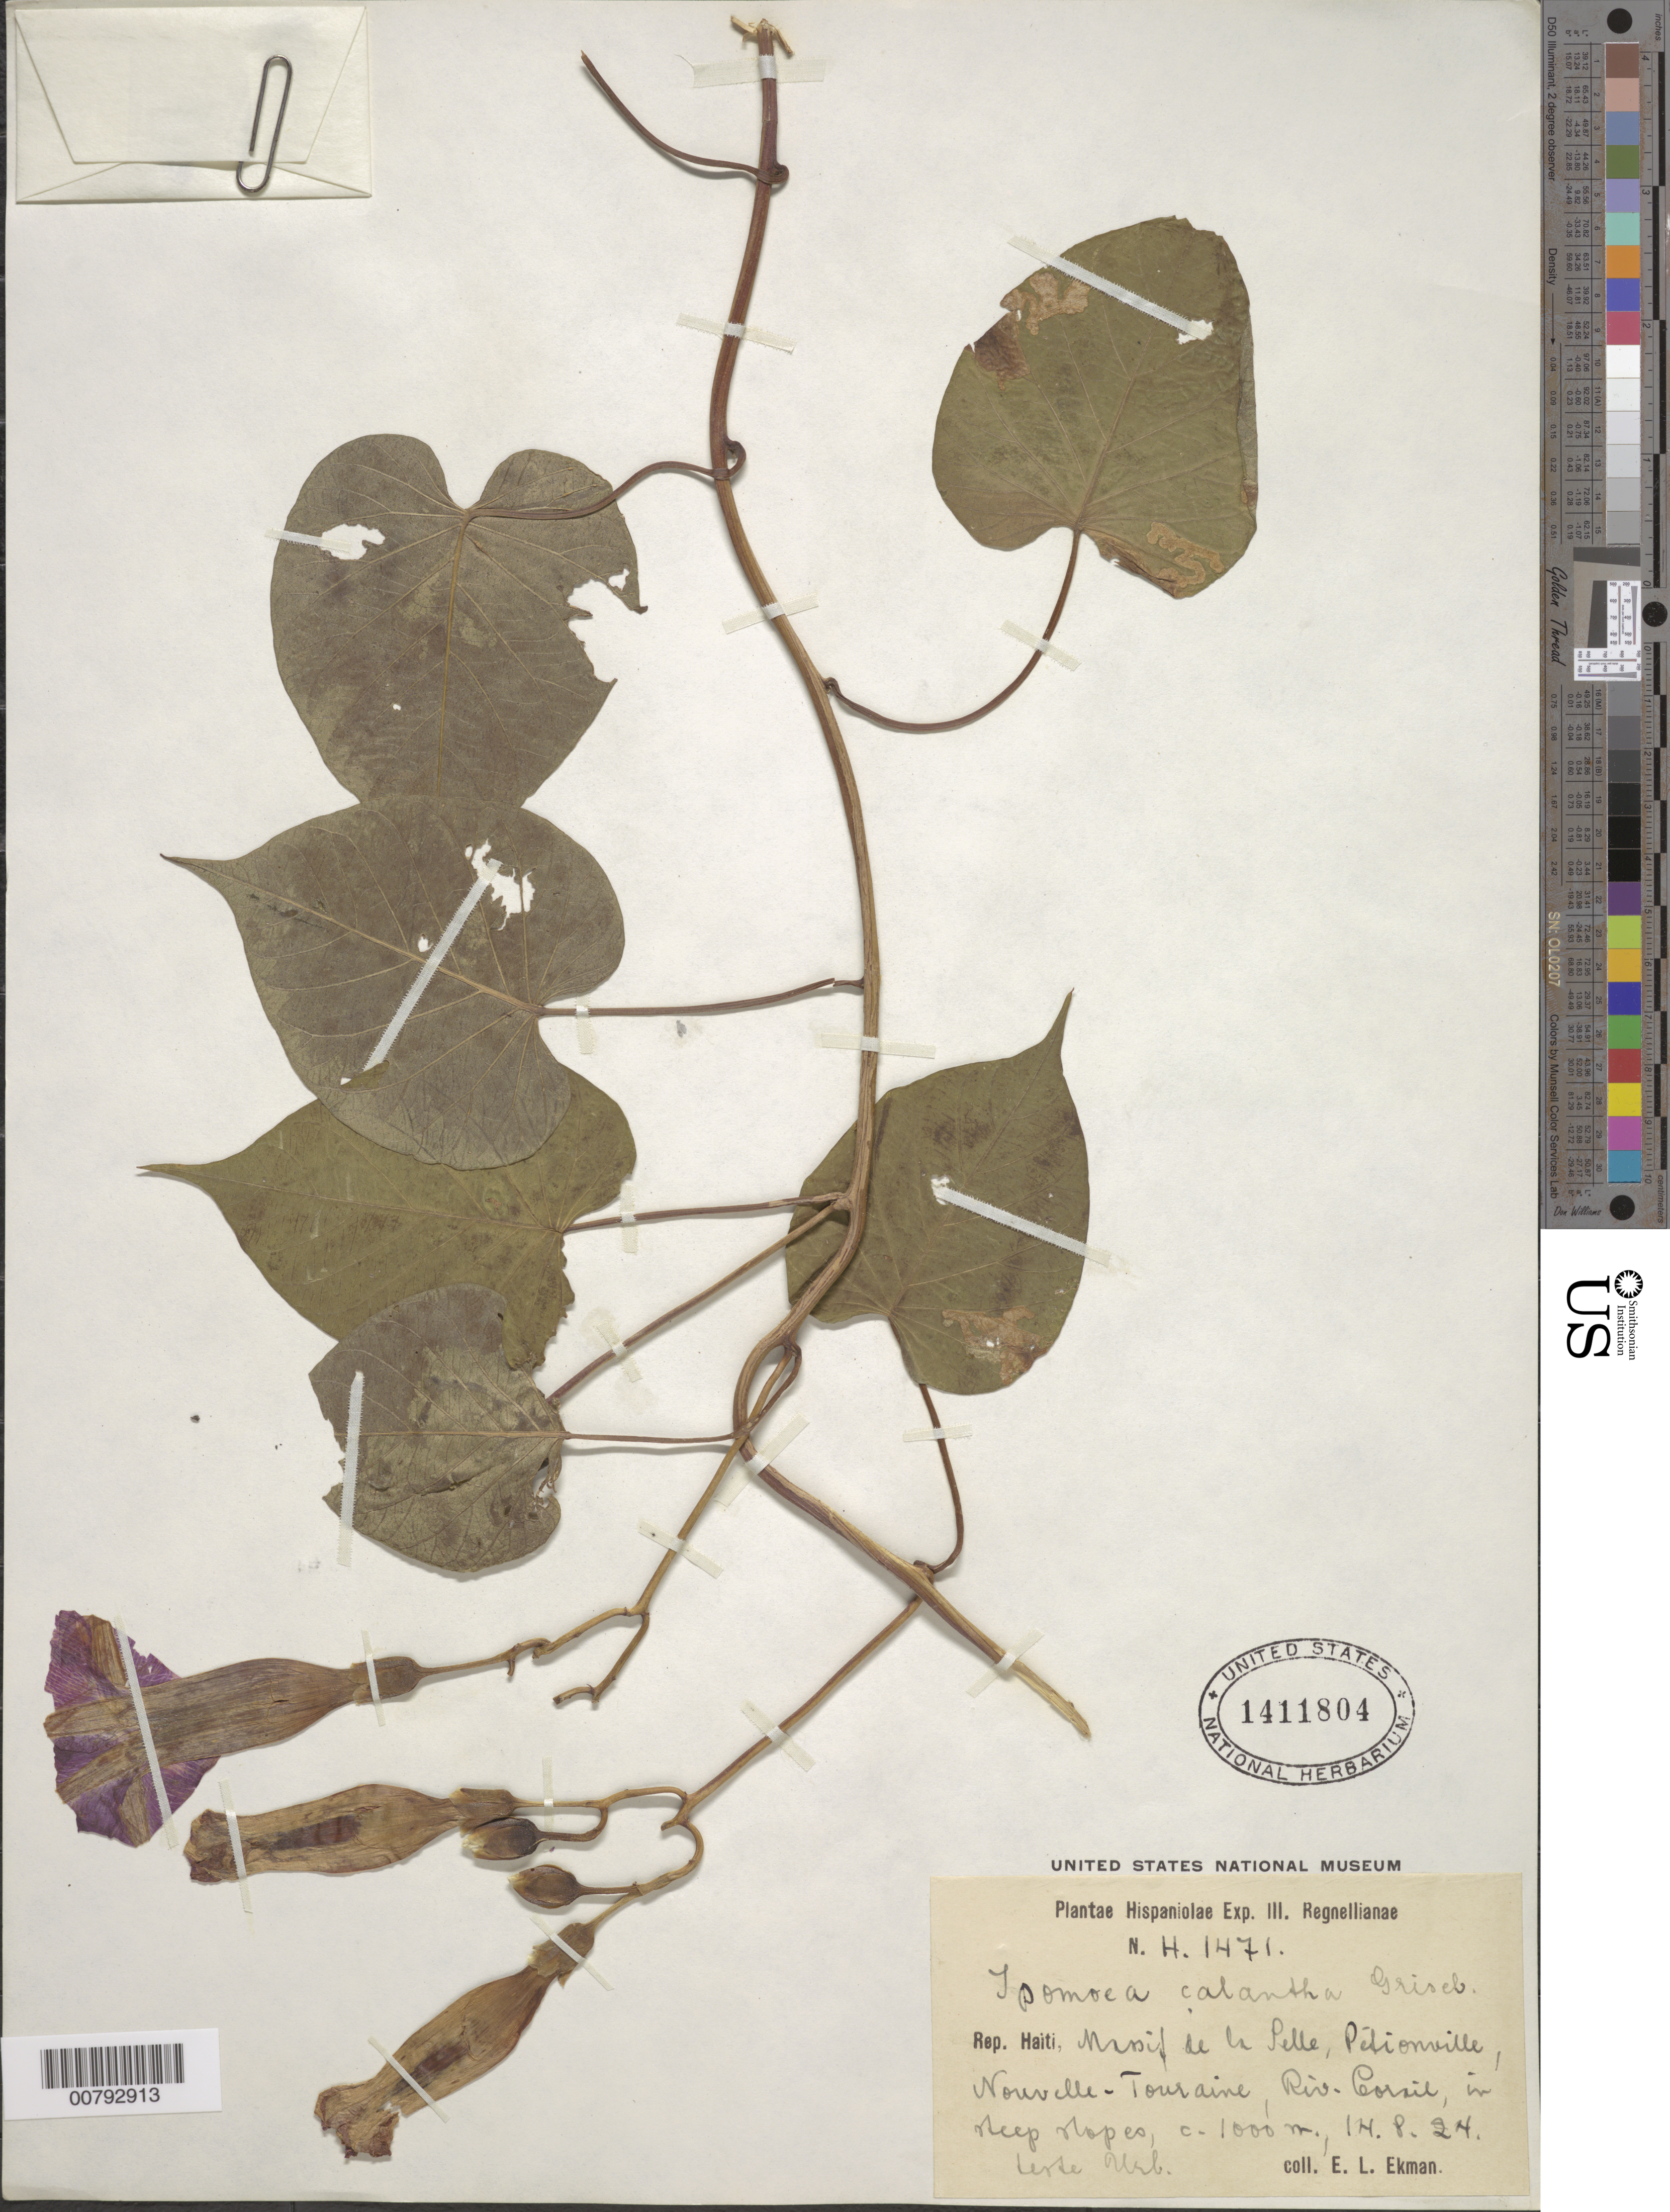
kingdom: Plantae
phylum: Tracheophyta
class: Magnoliopsida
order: Solanales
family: Convolvulaceae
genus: Ipomoea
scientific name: Ipomoea calantha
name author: Griseb.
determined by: Urban, Ignatz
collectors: E. L. Ekman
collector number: H 1471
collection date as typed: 14 Aug 1924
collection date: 1924-08-14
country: Haiti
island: Hispaniola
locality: Massif de la Selle, Pétionville, Nouvelle-Touraine, Riv. Cornìl.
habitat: In deep slopes.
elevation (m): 1000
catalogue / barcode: US 1411804